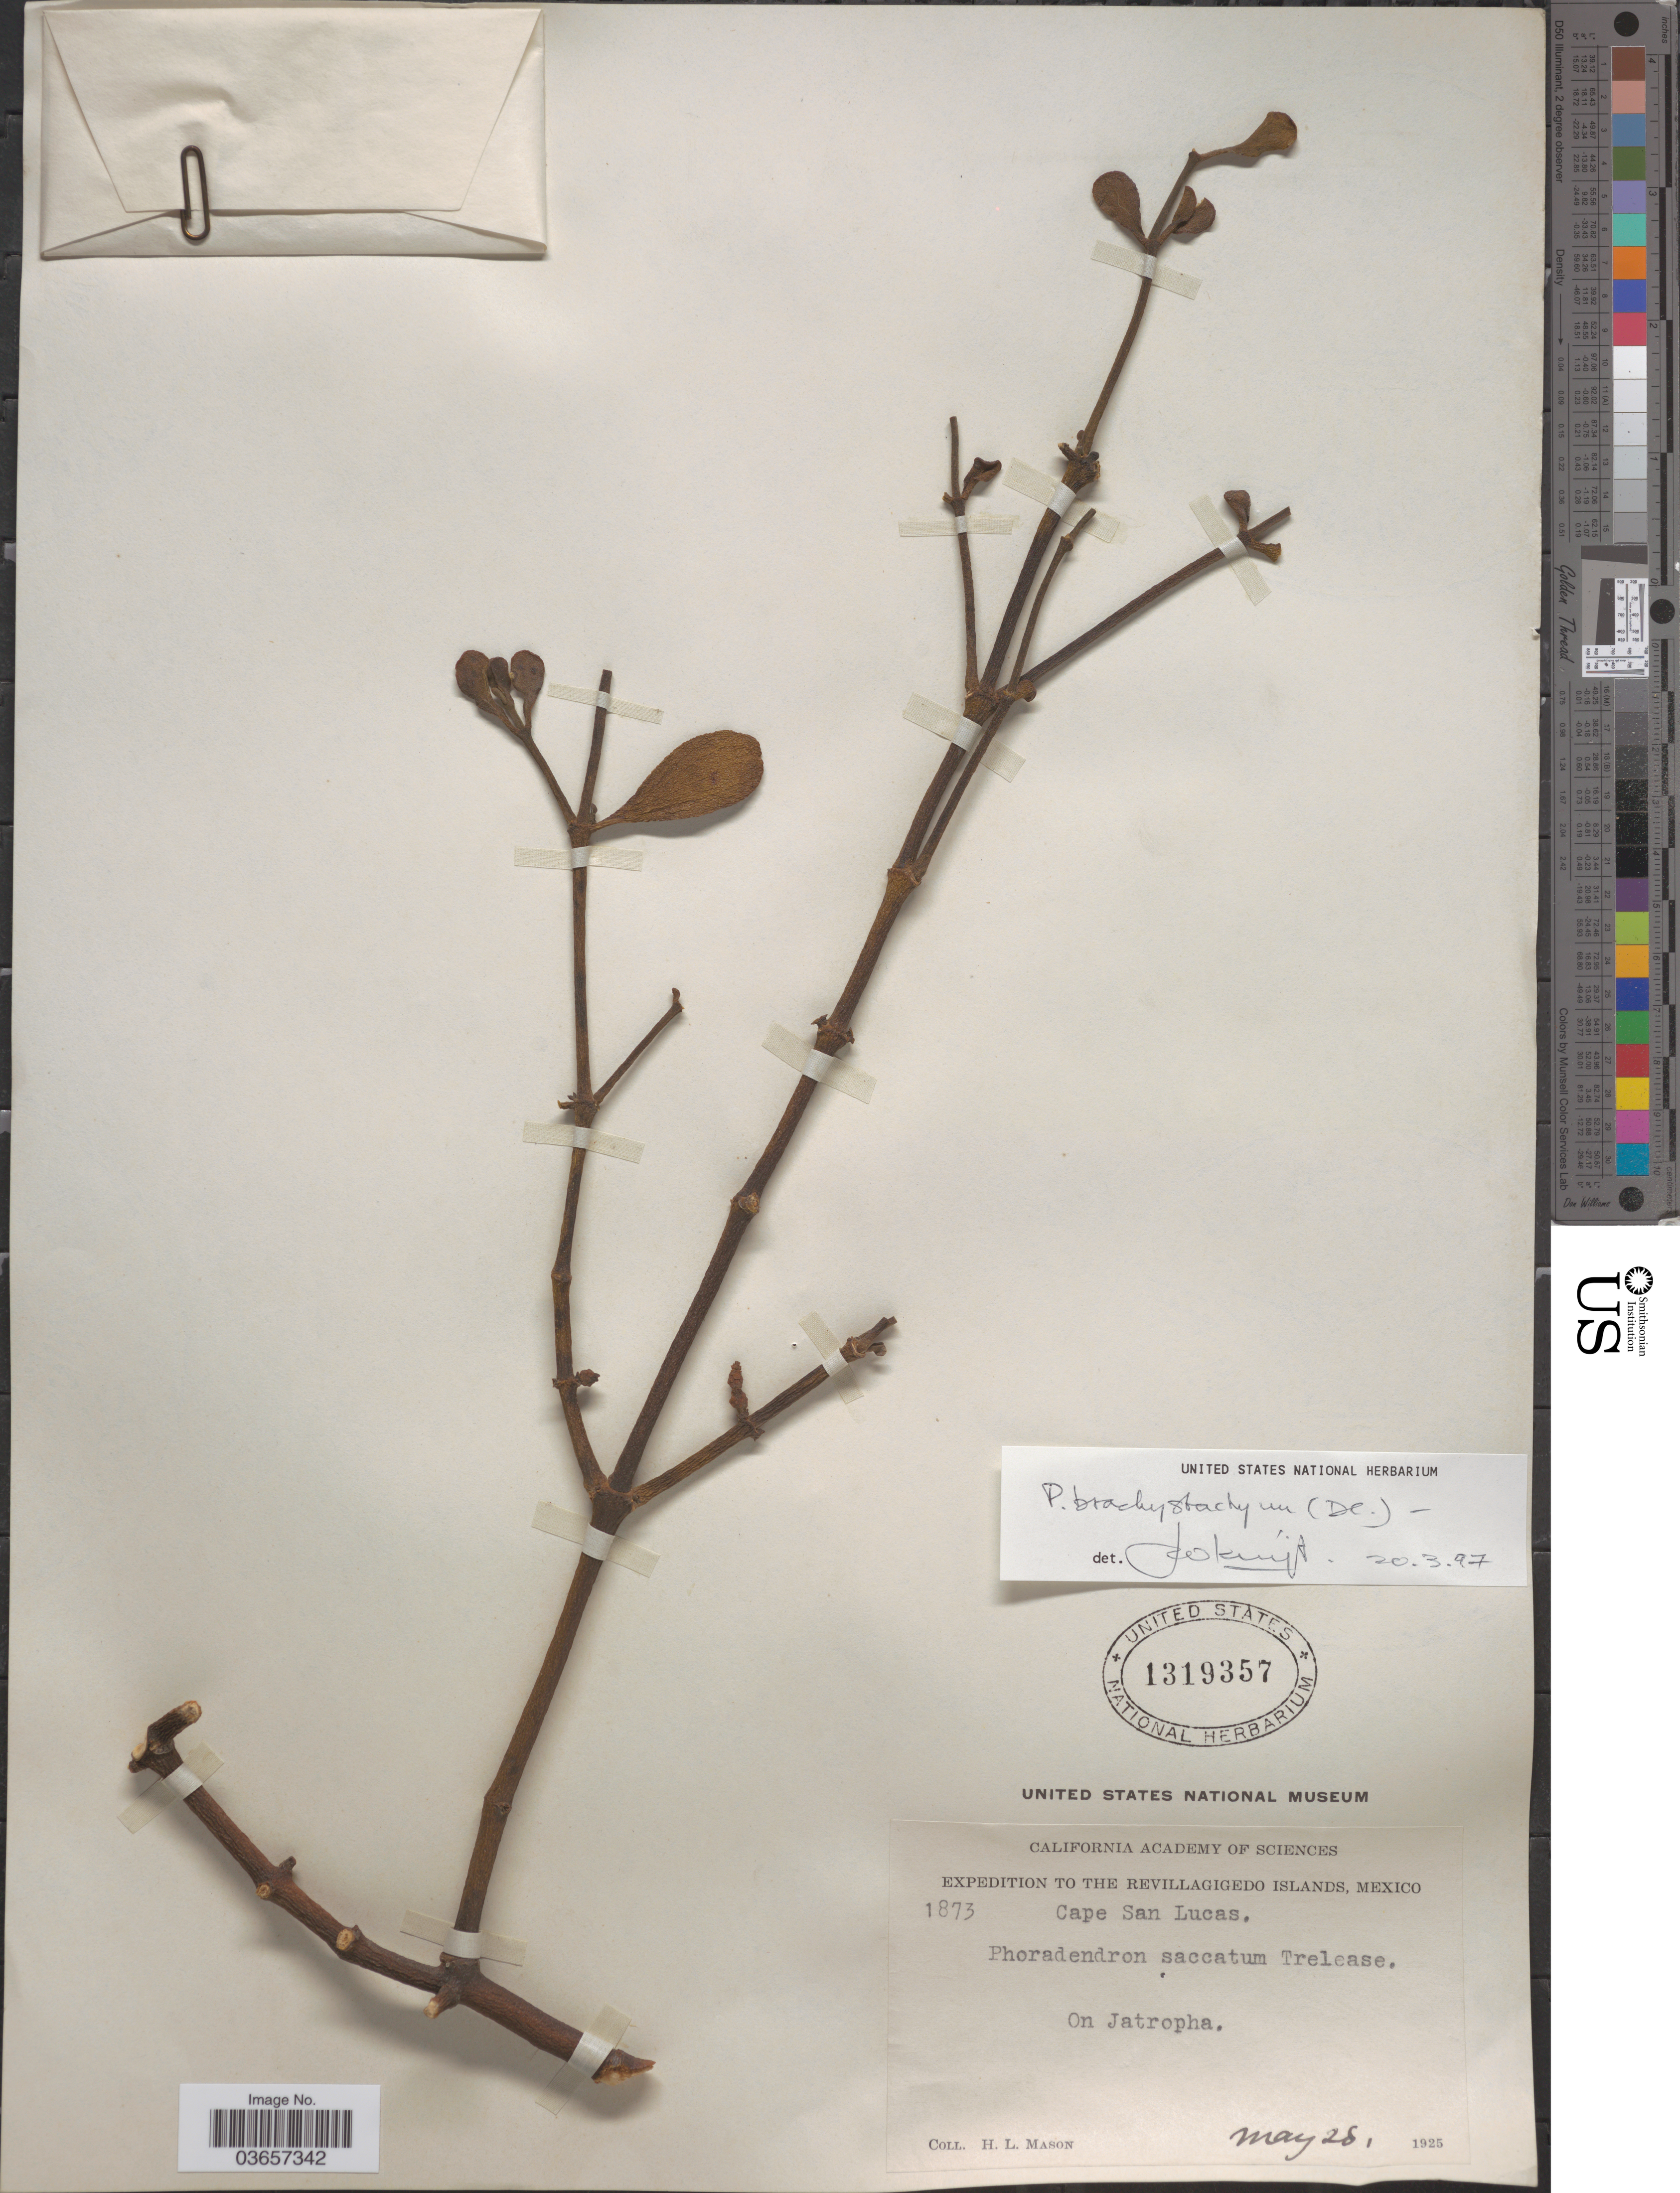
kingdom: Plantae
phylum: Tracheophyta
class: Magnoliopsida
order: Santalales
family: Viscaceae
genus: Phoradendron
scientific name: Phoradendron brachystachyum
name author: (DC.) Oliv.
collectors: H. L. Mason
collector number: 1873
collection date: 1925-05-28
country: Mexico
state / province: Colima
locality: The Revillagigedo Islands, Cape San Lucas. On Jatropha.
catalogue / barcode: US 1319357